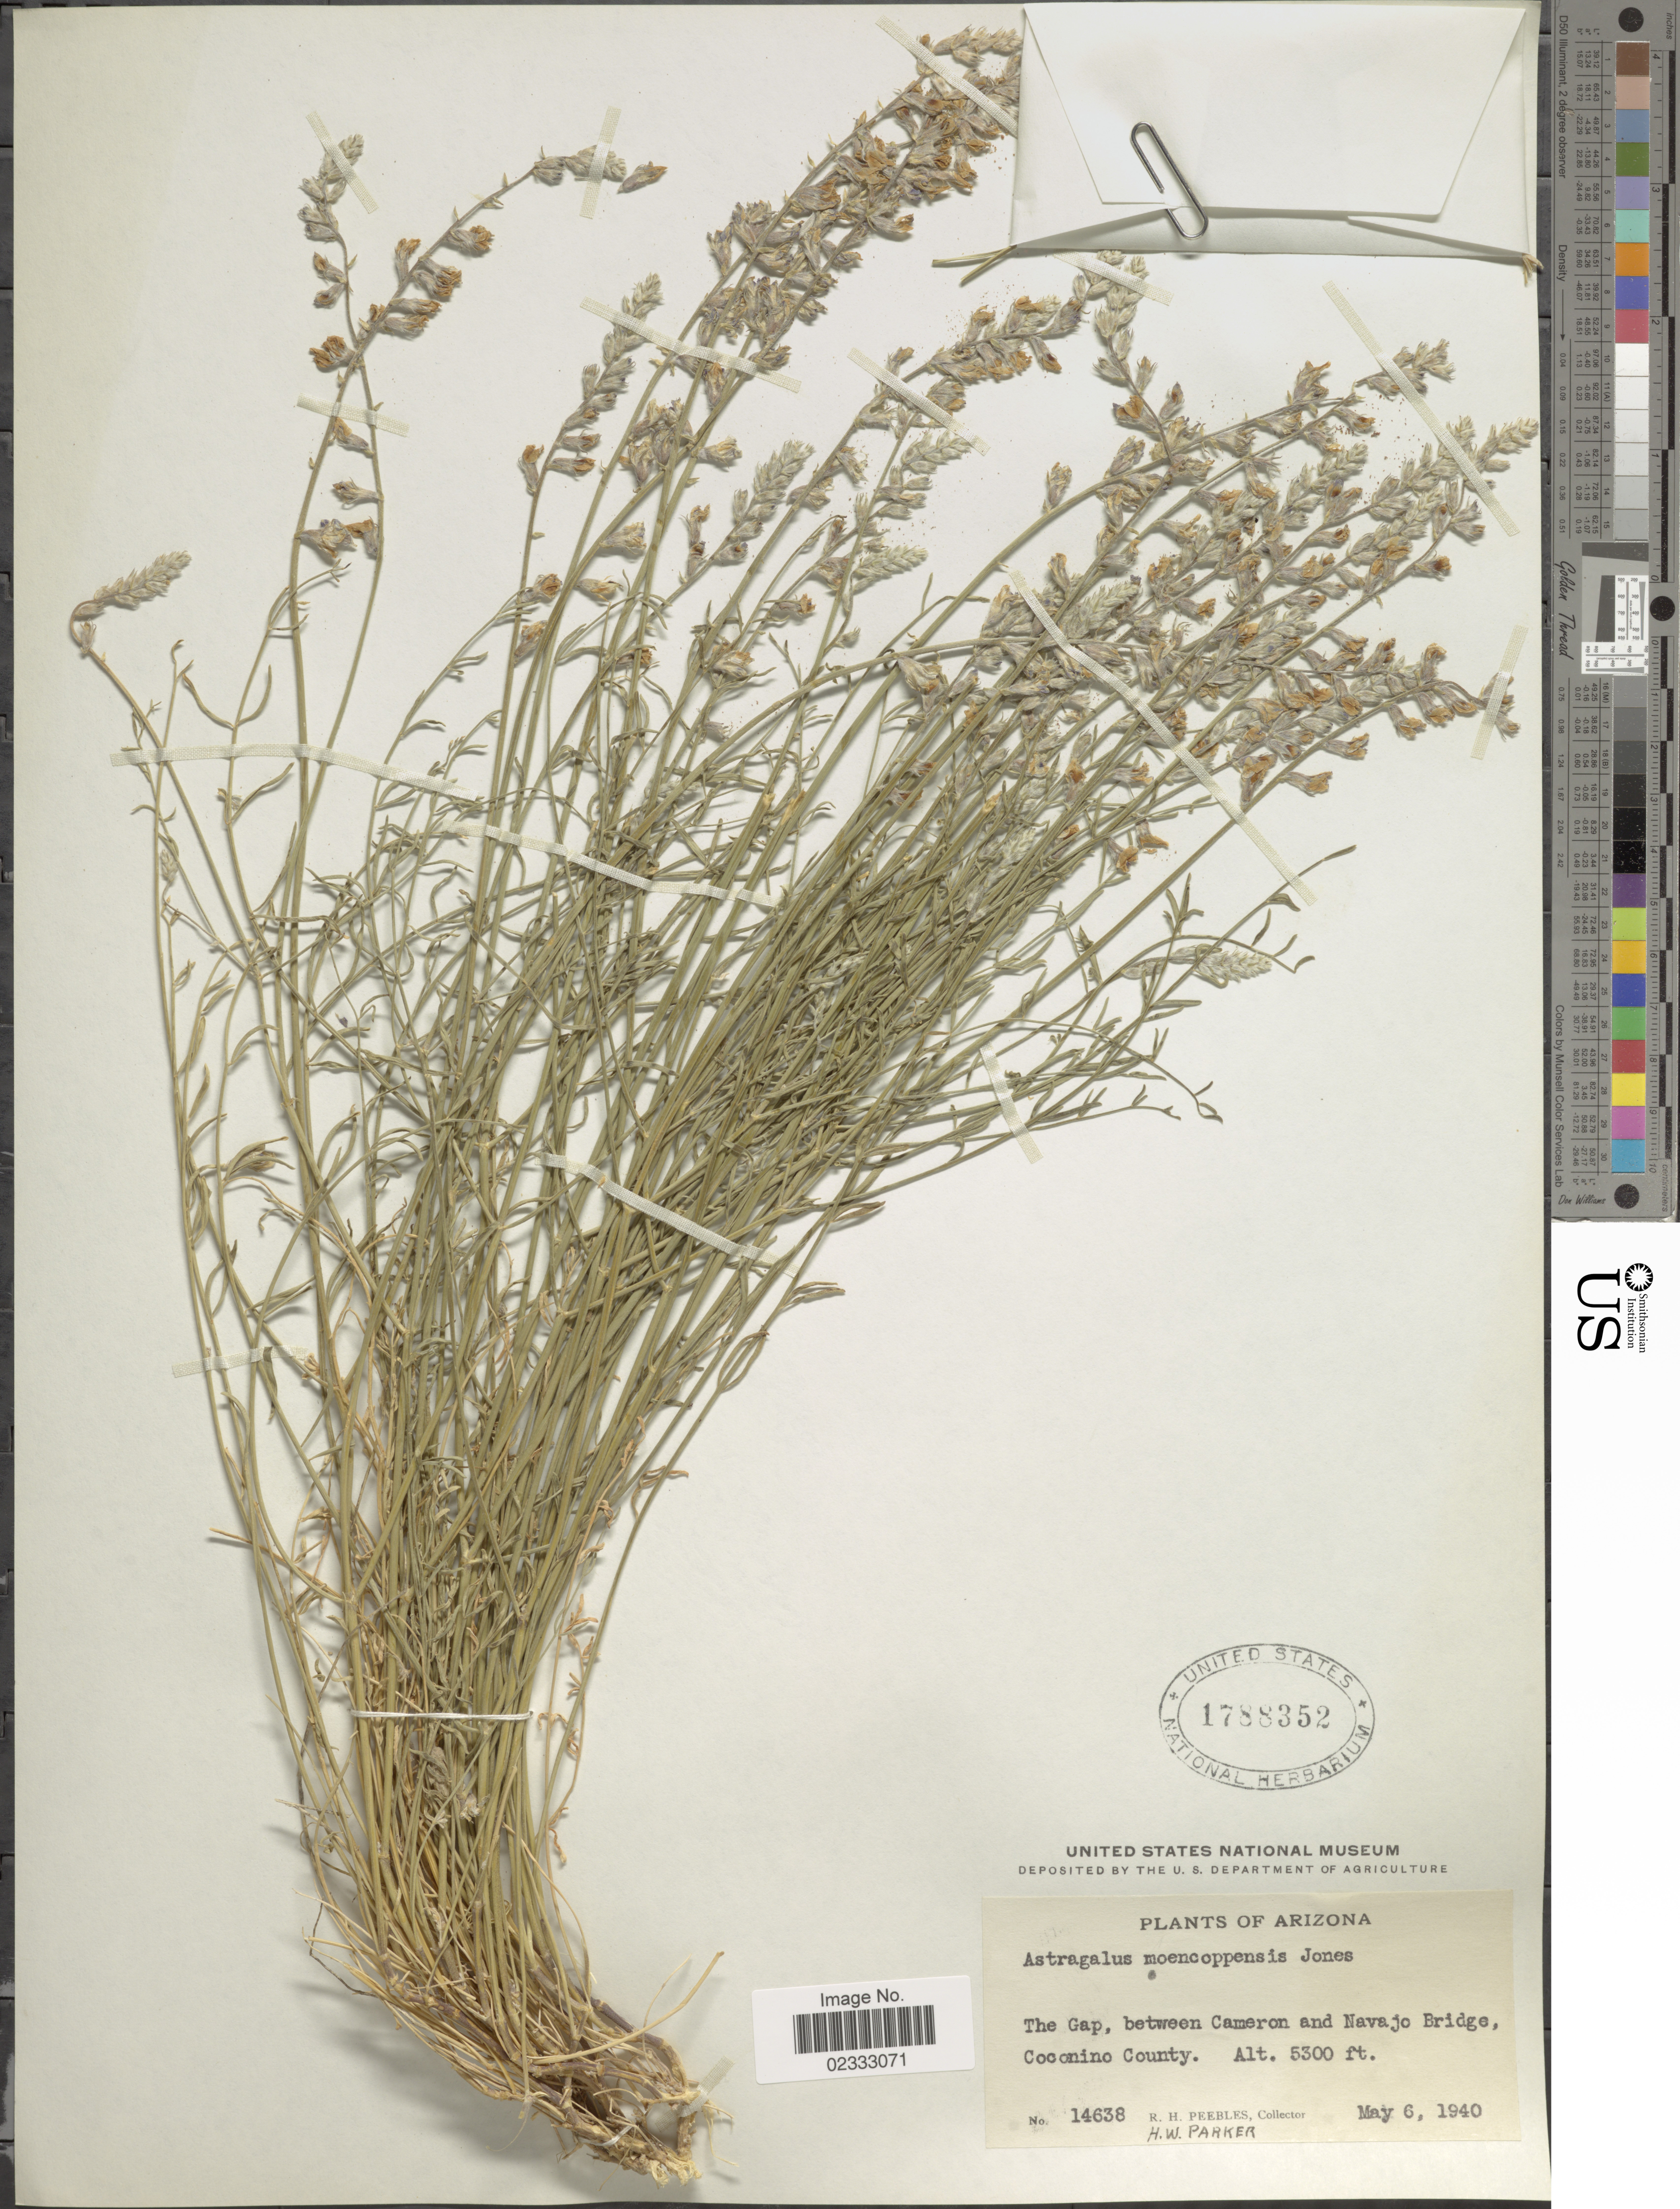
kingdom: Plantae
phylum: Tracheophyta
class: Magnoliopsida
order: Fabales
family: Fabaceae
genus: Astragalus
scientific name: Astragalus moencoppensis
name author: M.E. Jones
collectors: R. H. Peebles & H. W. Parker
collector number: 14638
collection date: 1940-05-06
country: United States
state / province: Arizona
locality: The Gap between Cameron and Navajo Bridge, Coconino County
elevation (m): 1615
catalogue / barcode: US 1788352